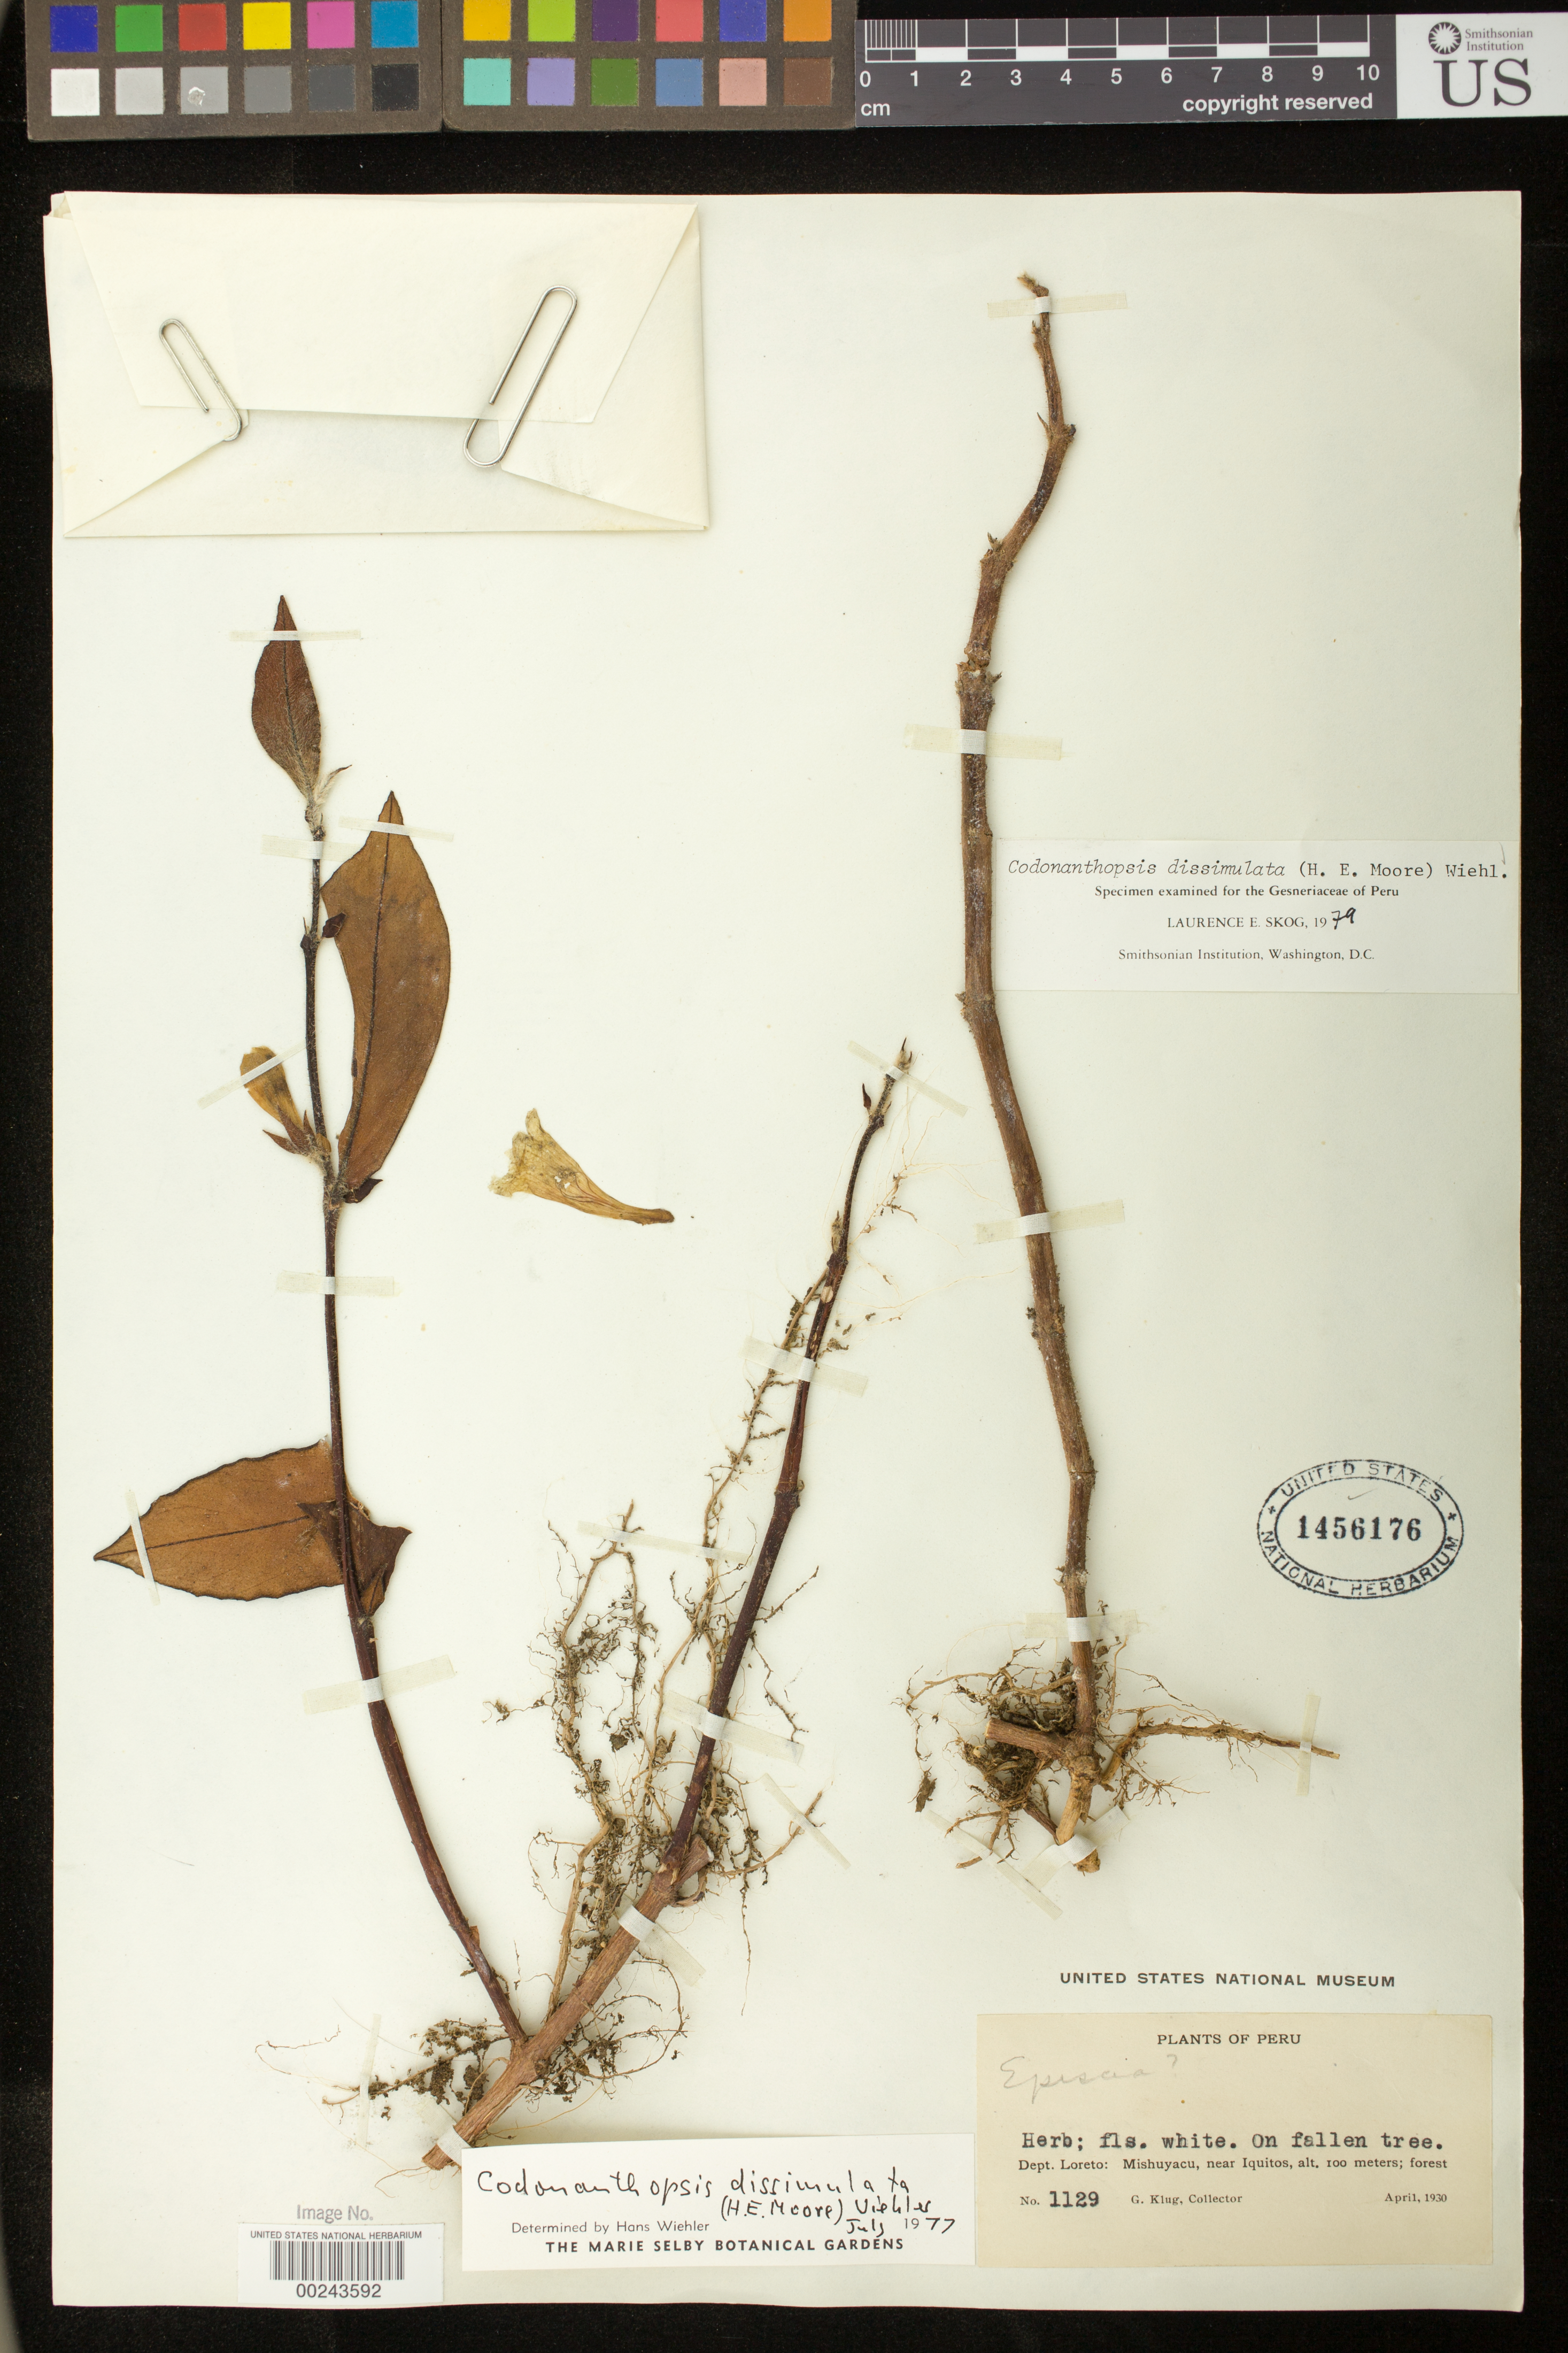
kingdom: Plantae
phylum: Tracheophyta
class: Magnoliopsida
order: Lamiales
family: Gesneriaceae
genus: Codonanthopsis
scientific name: Codonanthopsis dissimulata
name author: (H.E. Moore) Wiehler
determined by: Skog, Laurence E.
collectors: G. Klug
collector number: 1129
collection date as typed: Apr 1930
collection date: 1930-04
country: Peru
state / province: Loreto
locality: Mishuyacu, near Iquitos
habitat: Forest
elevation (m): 100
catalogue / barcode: US 1456176